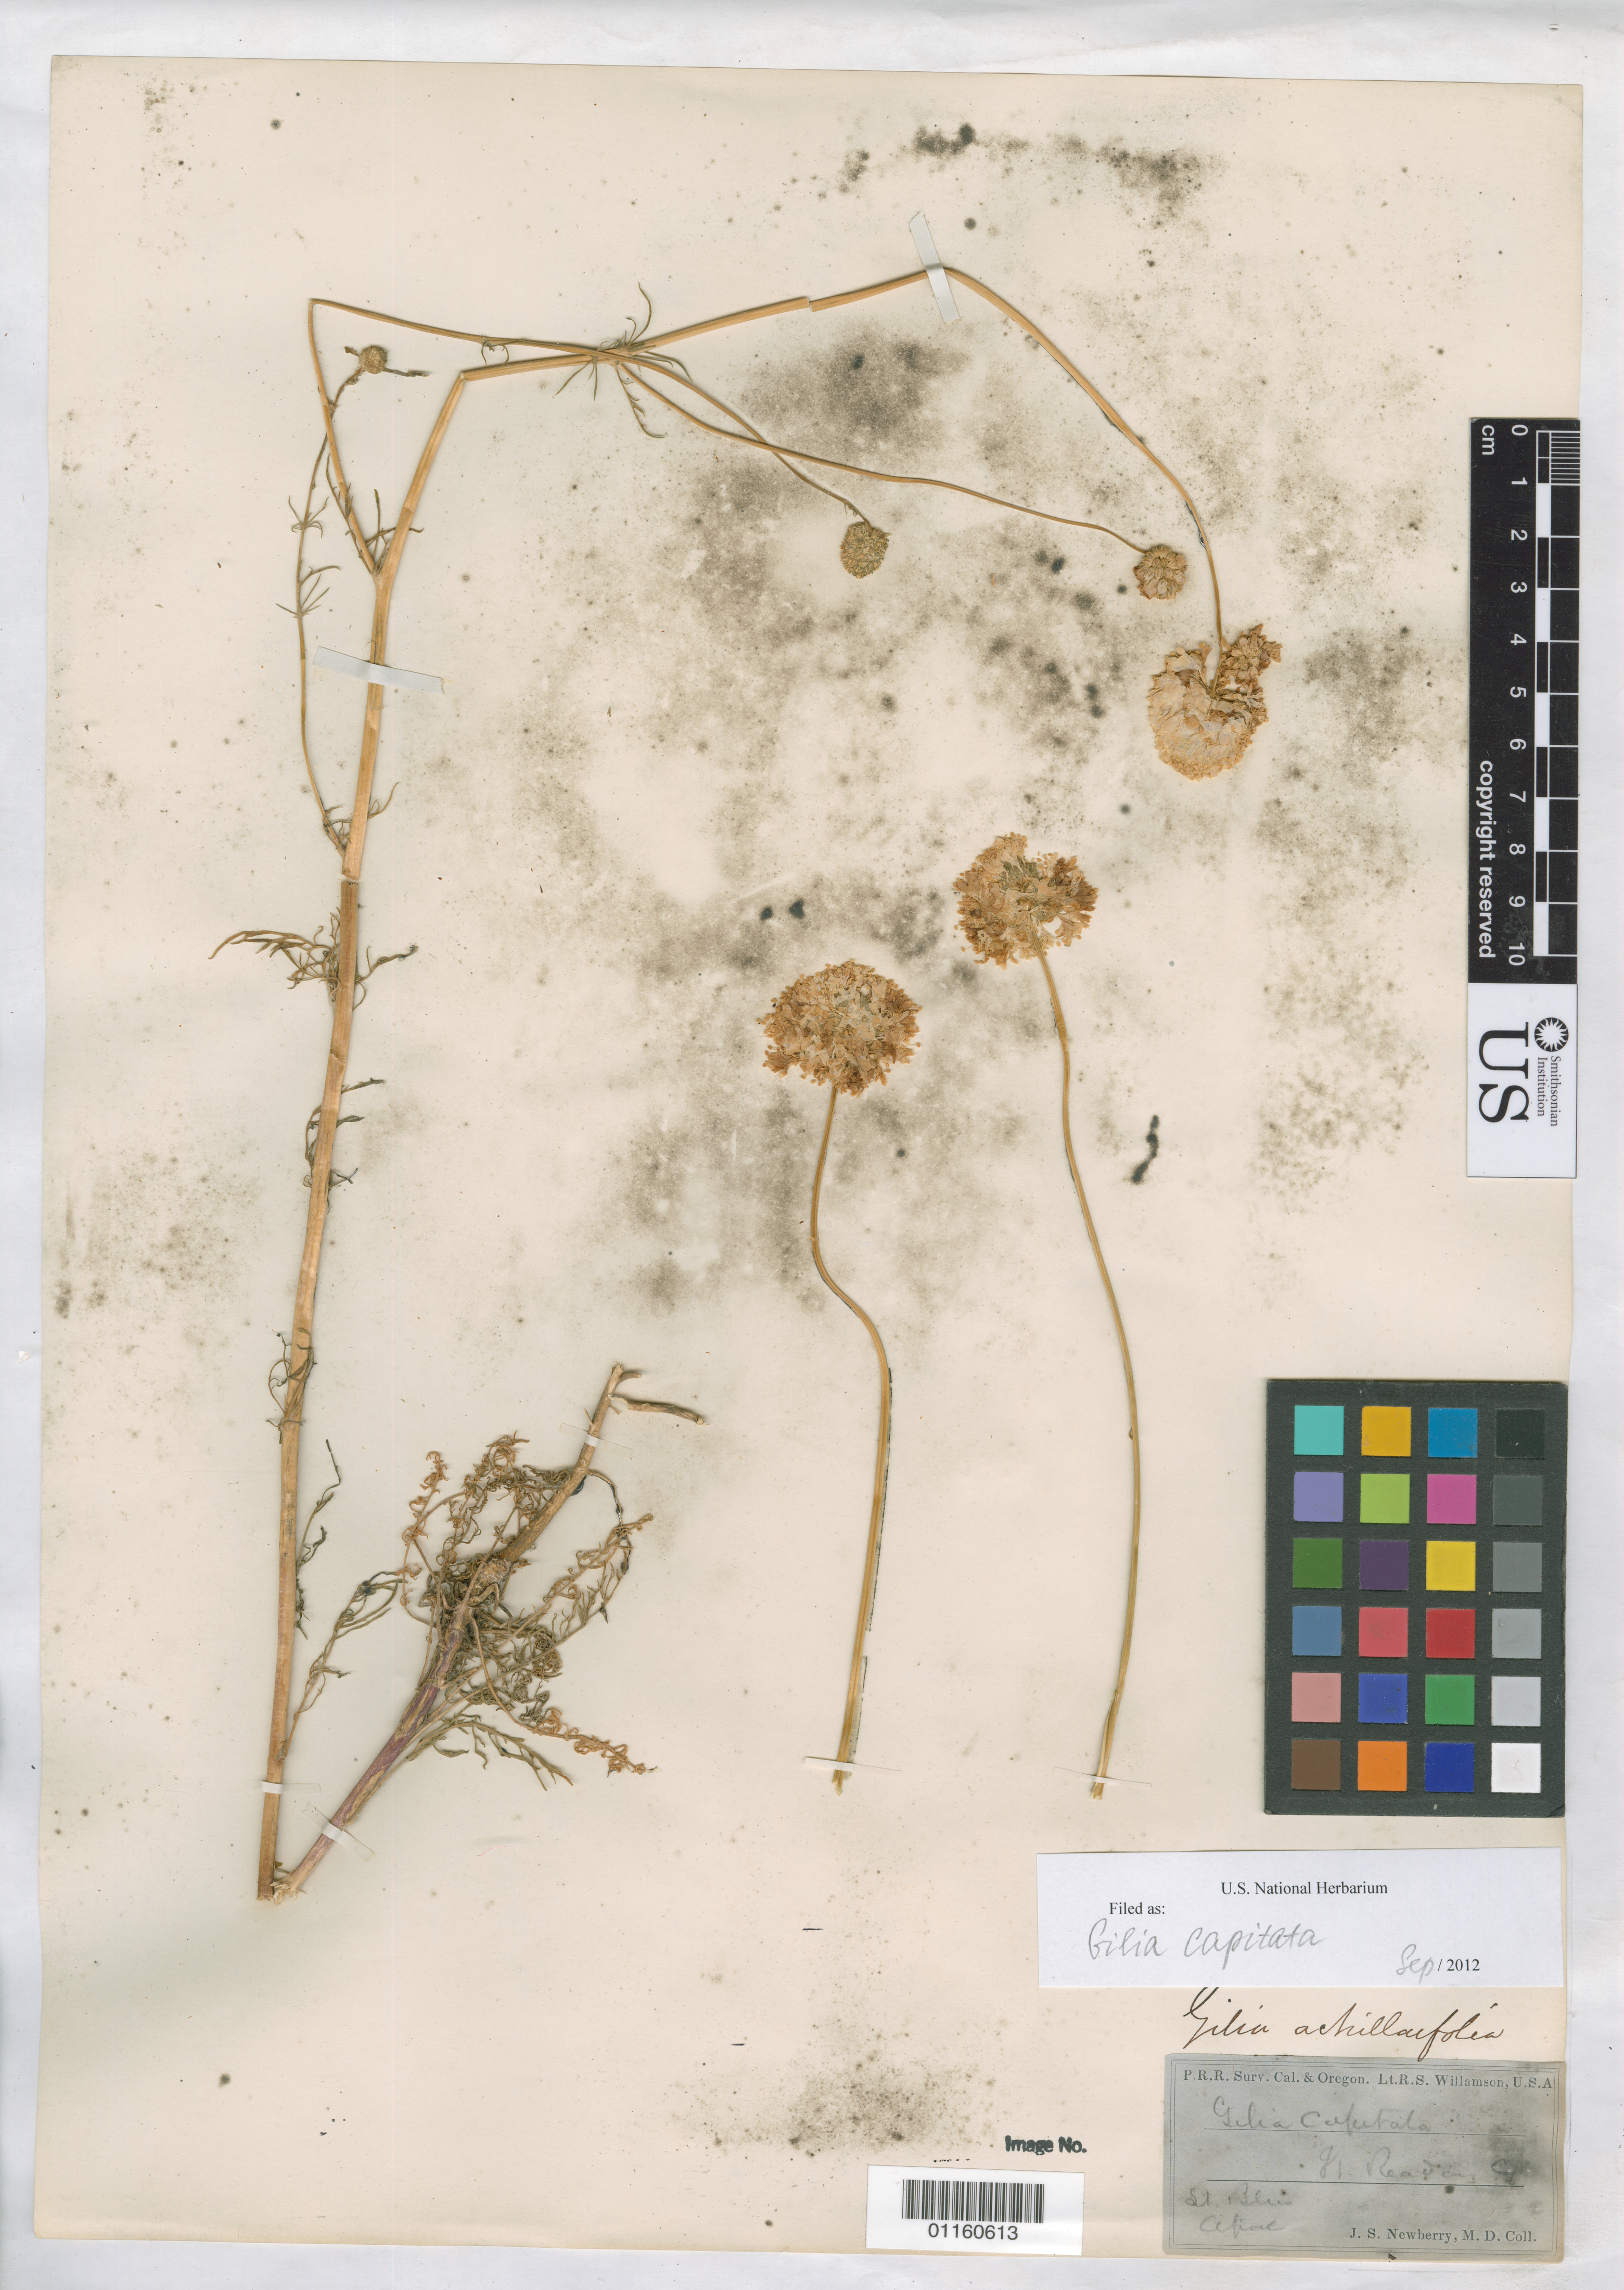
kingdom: Plantae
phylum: Tracheophyta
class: Magnoliopsida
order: Ericales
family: Polemoniaceae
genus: Gilia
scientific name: Gilia capitata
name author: Sims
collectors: J. S. Newberry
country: United States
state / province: California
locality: Reading